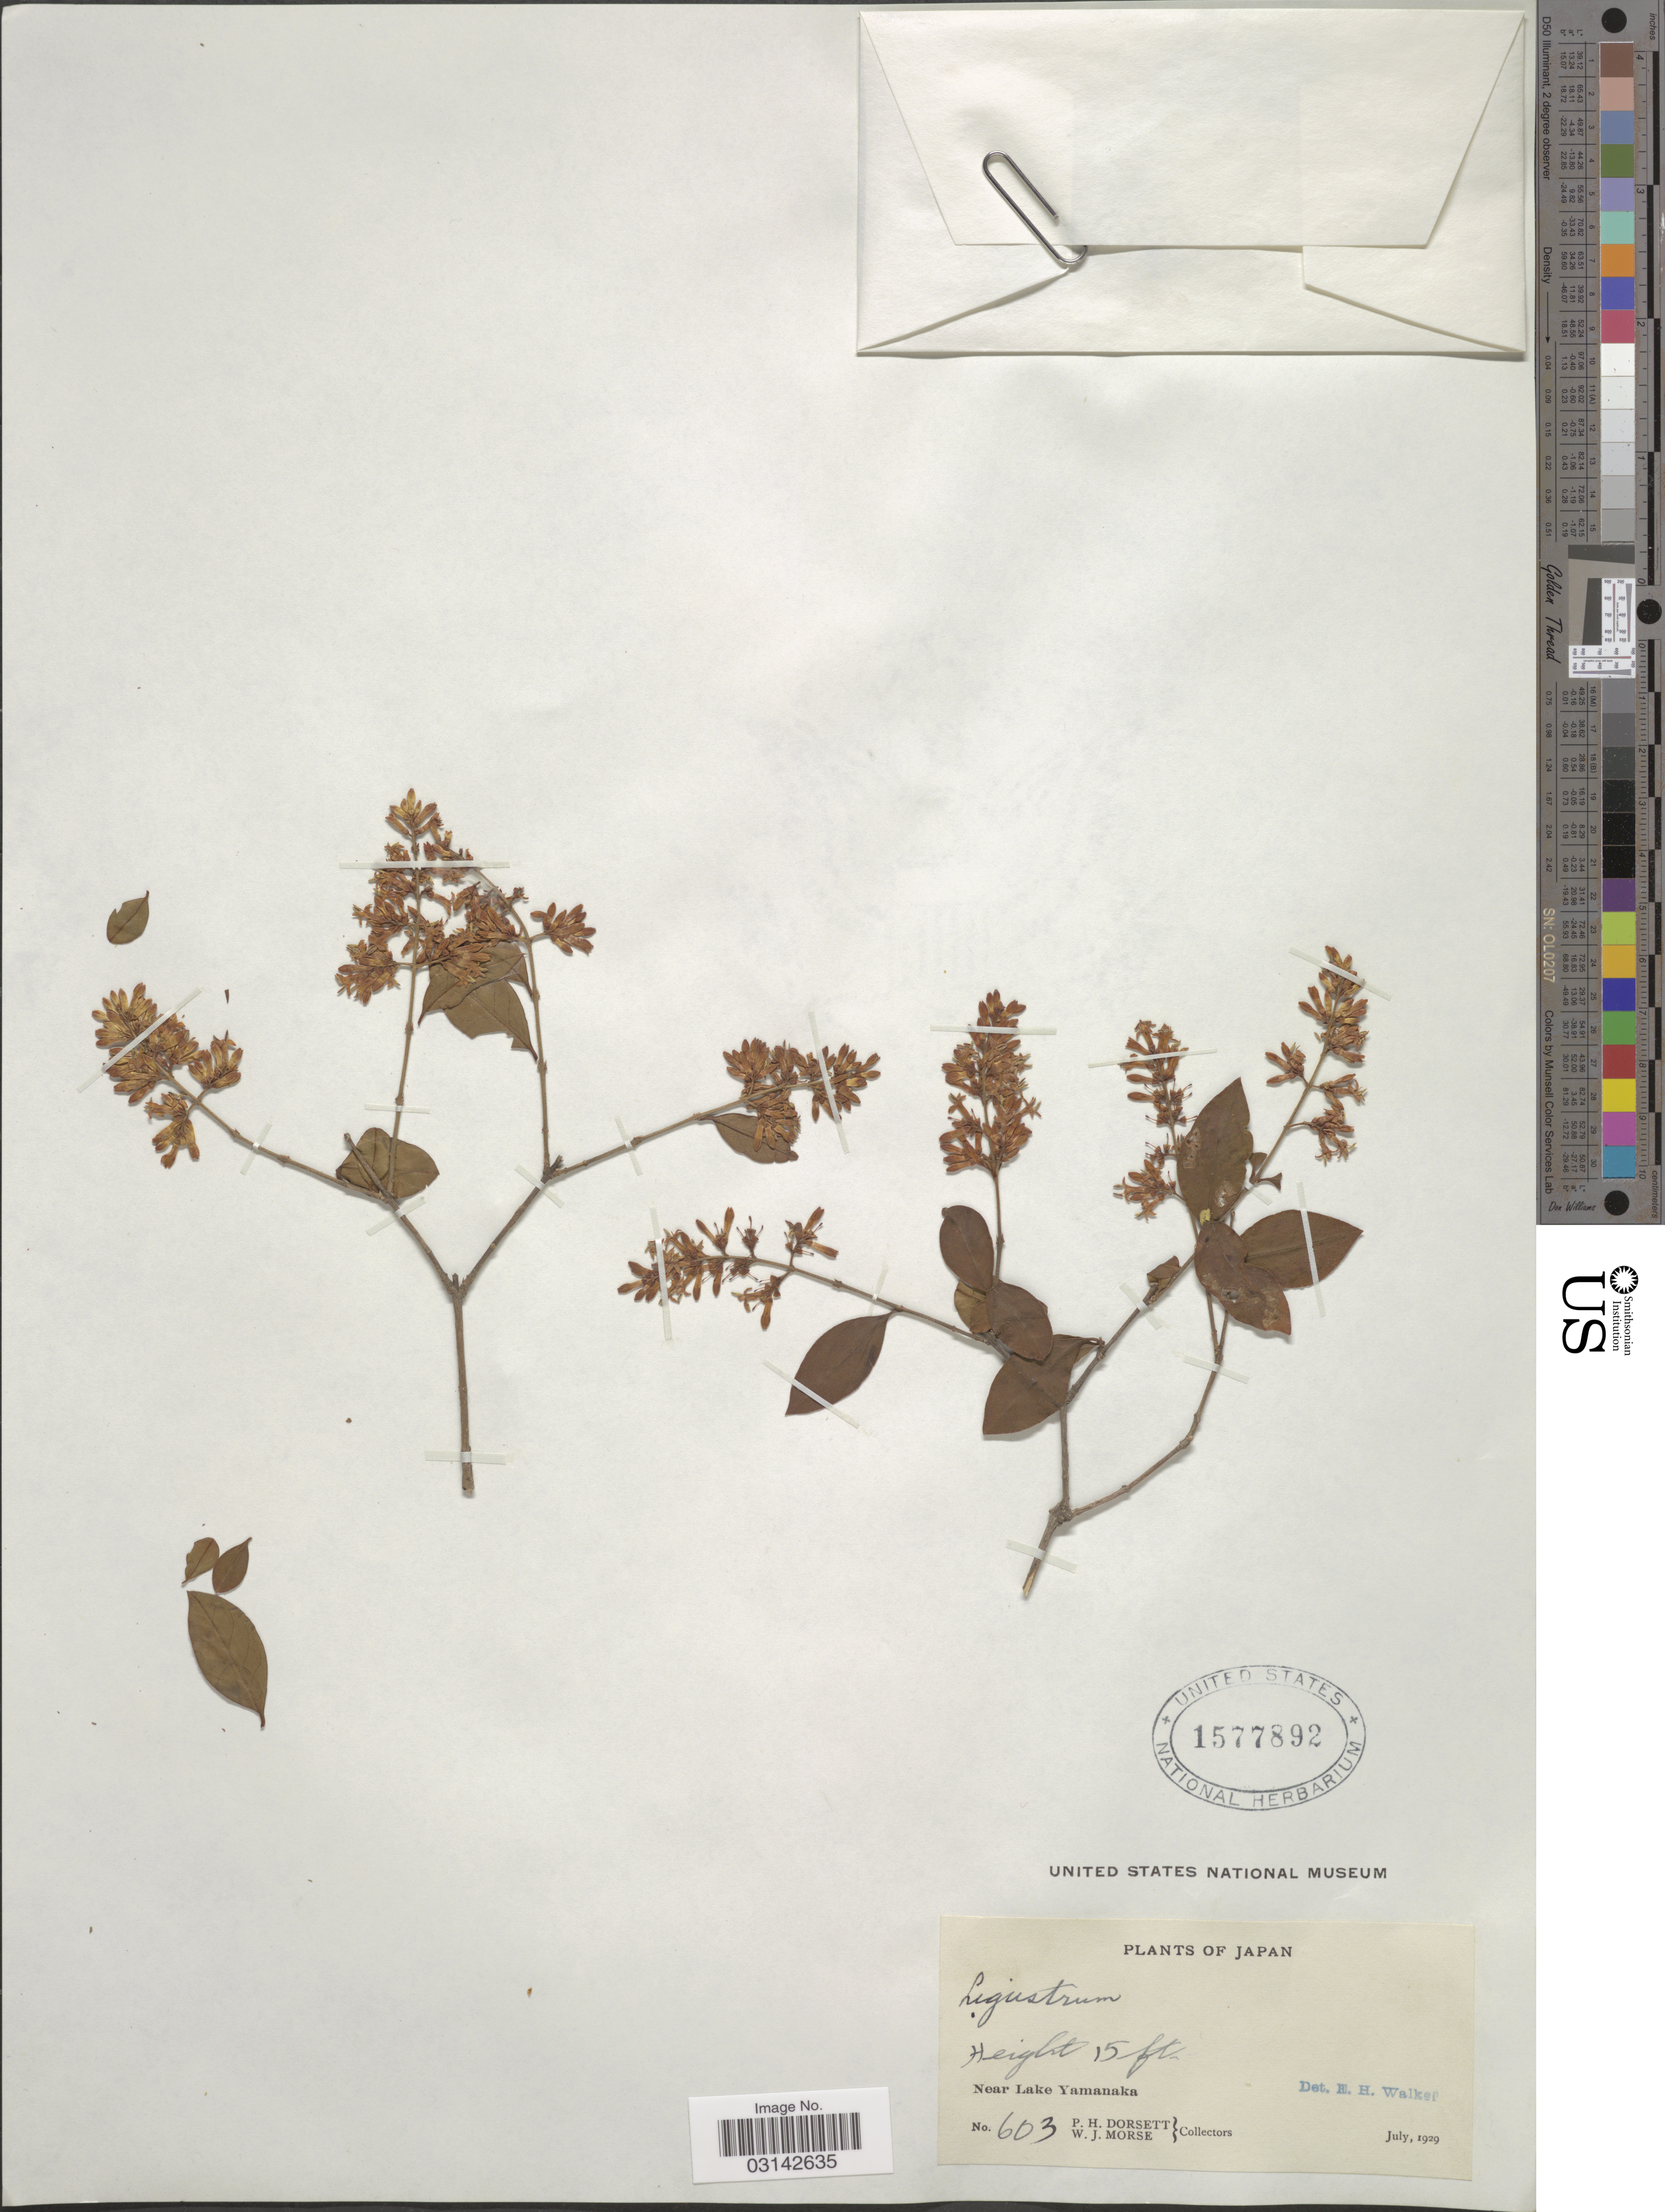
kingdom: Plantae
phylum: Tracheophyta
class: Magnoliopsida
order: Lamiales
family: Oleaceae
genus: Ligustrum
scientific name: Ligustrum sp.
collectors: P. H. Dorsett & W. J. Morse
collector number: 603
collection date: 1929-07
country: Japan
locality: Near Lake Yamanaka.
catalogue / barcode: US 1577892